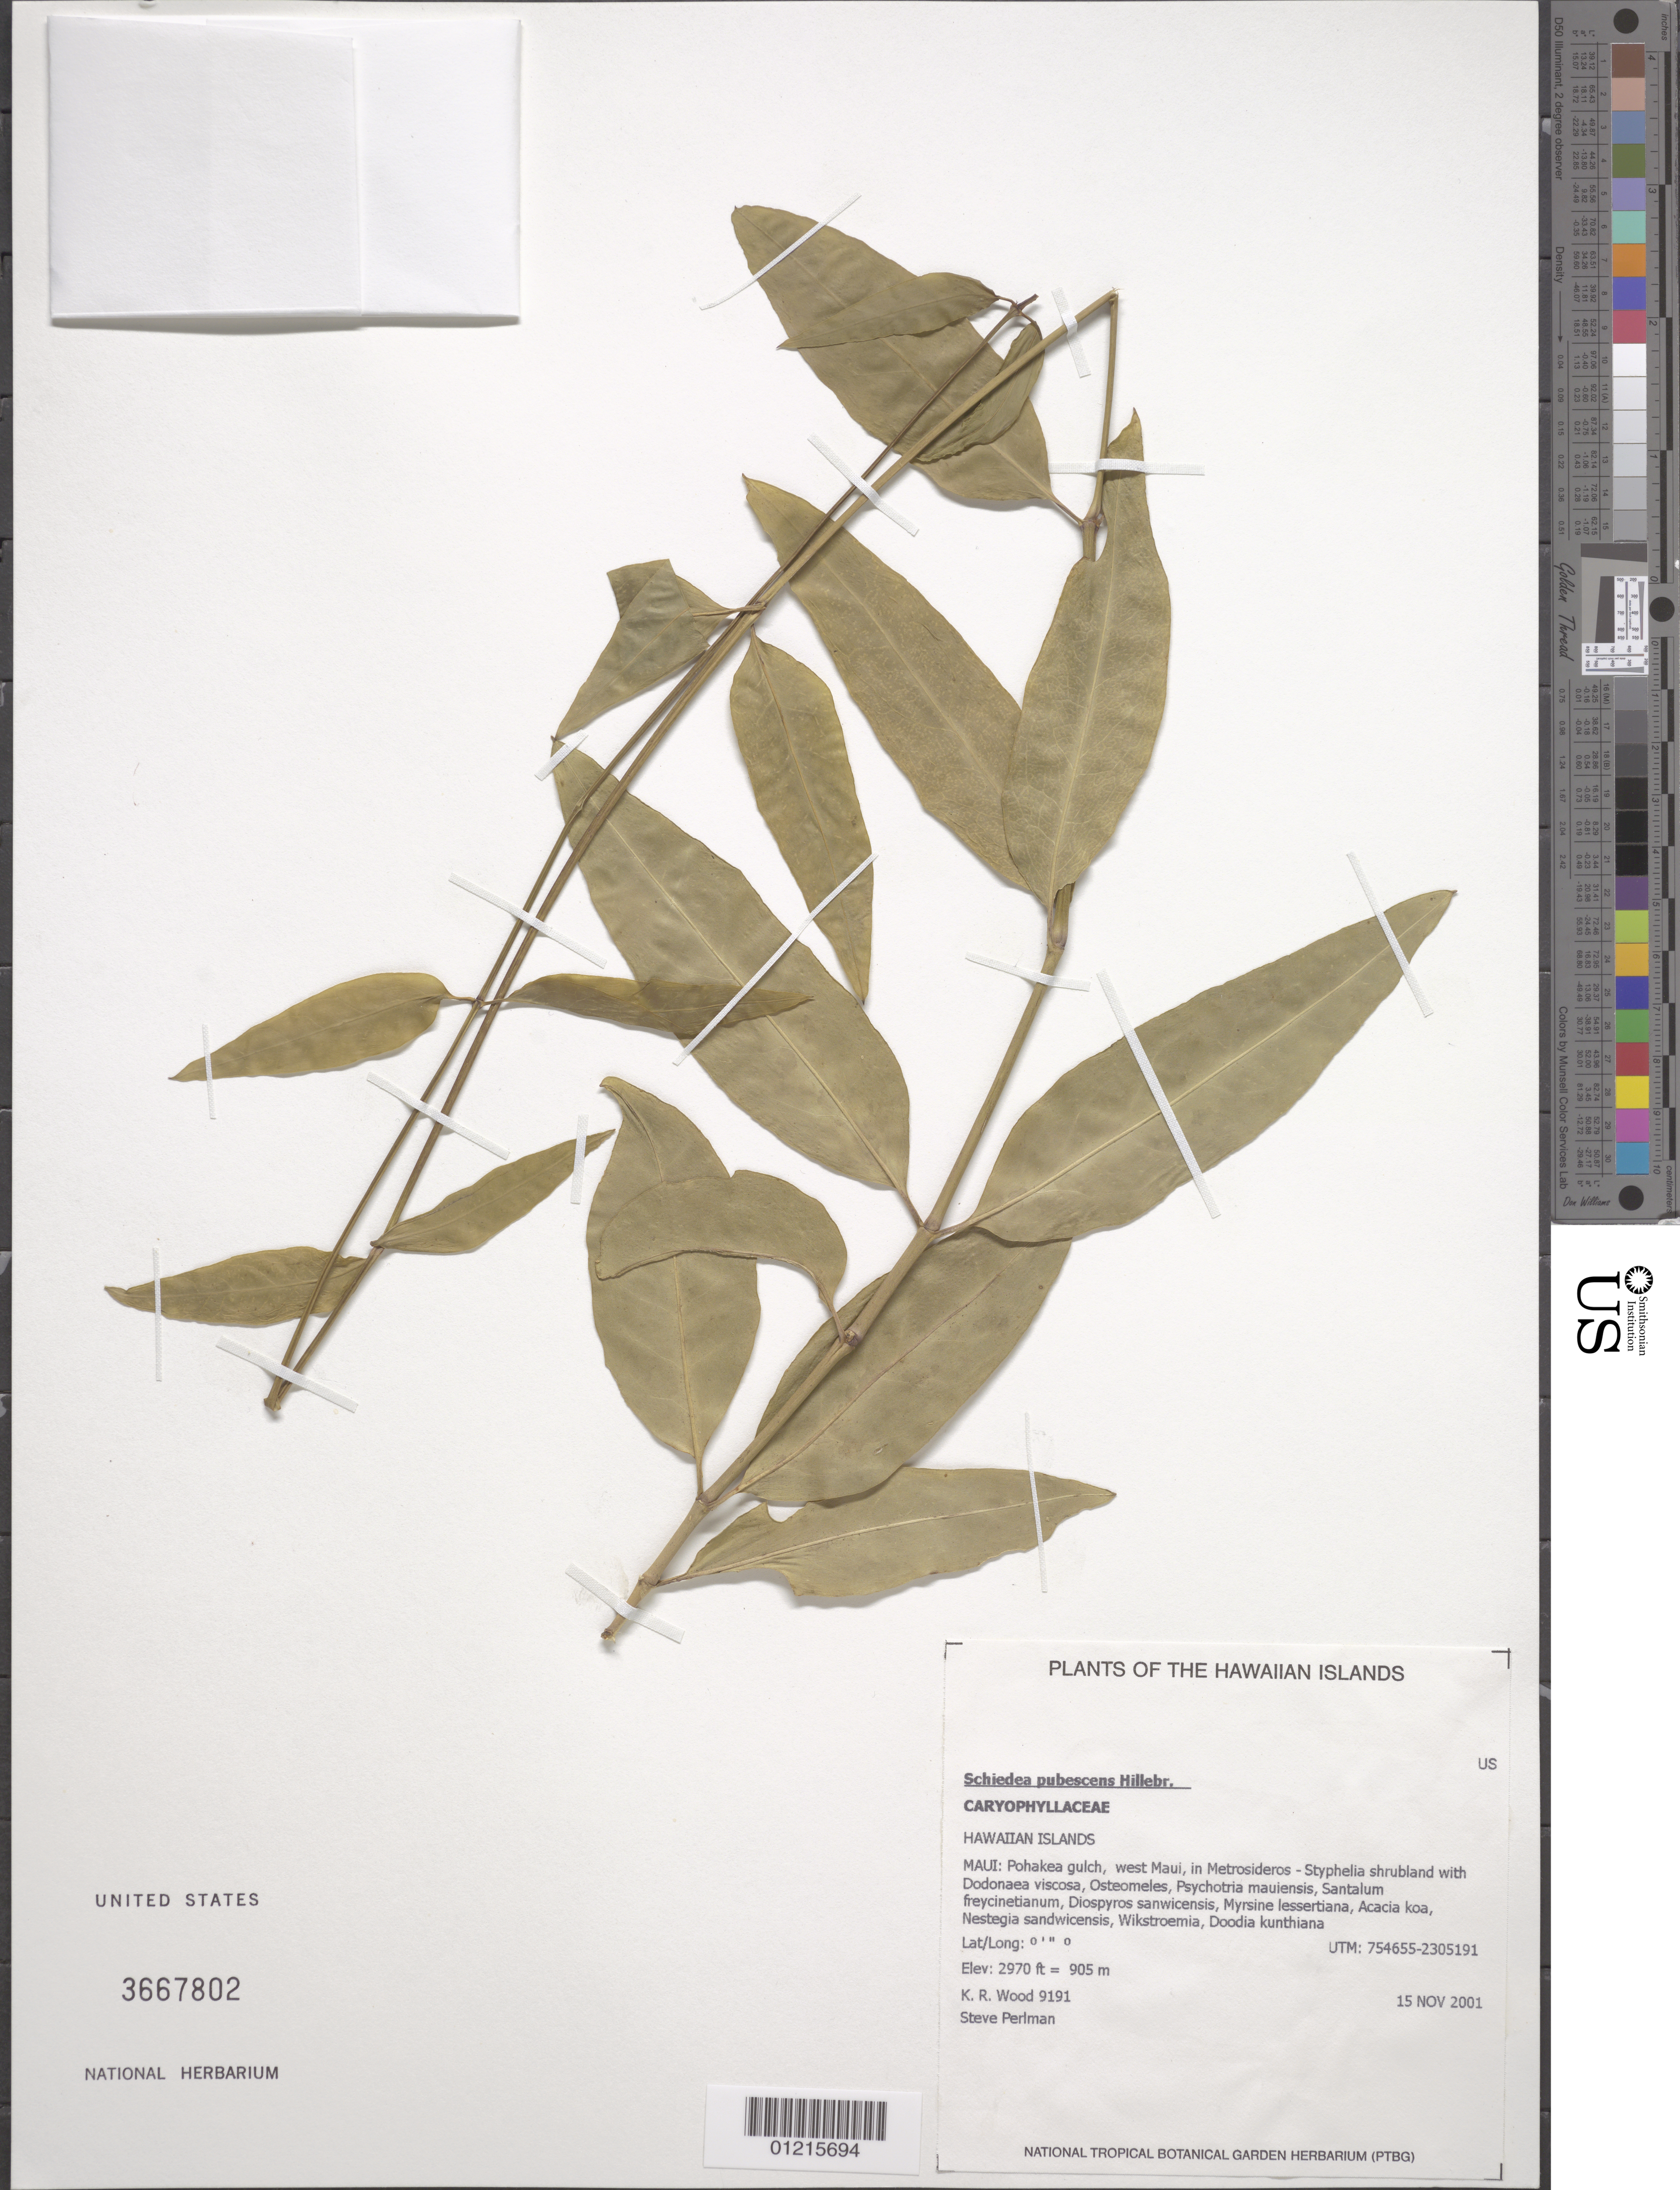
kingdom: Plantae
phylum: Tracheophyta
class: Magnoliopsida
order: Caryophyllales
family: Caryophyllaceae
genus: Schiedea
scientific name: Schiedea pubescens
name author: Hillebr.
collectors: K. R. Wood & S. P. Perlman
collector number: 9191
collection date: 2001-11-15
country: United States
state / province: Hawaii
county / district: Maui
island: Maui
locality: Pohakea gulch, west Maui.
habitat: Shrubland.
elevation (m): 905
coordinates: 754655, 2305191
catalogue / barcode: US 3667802